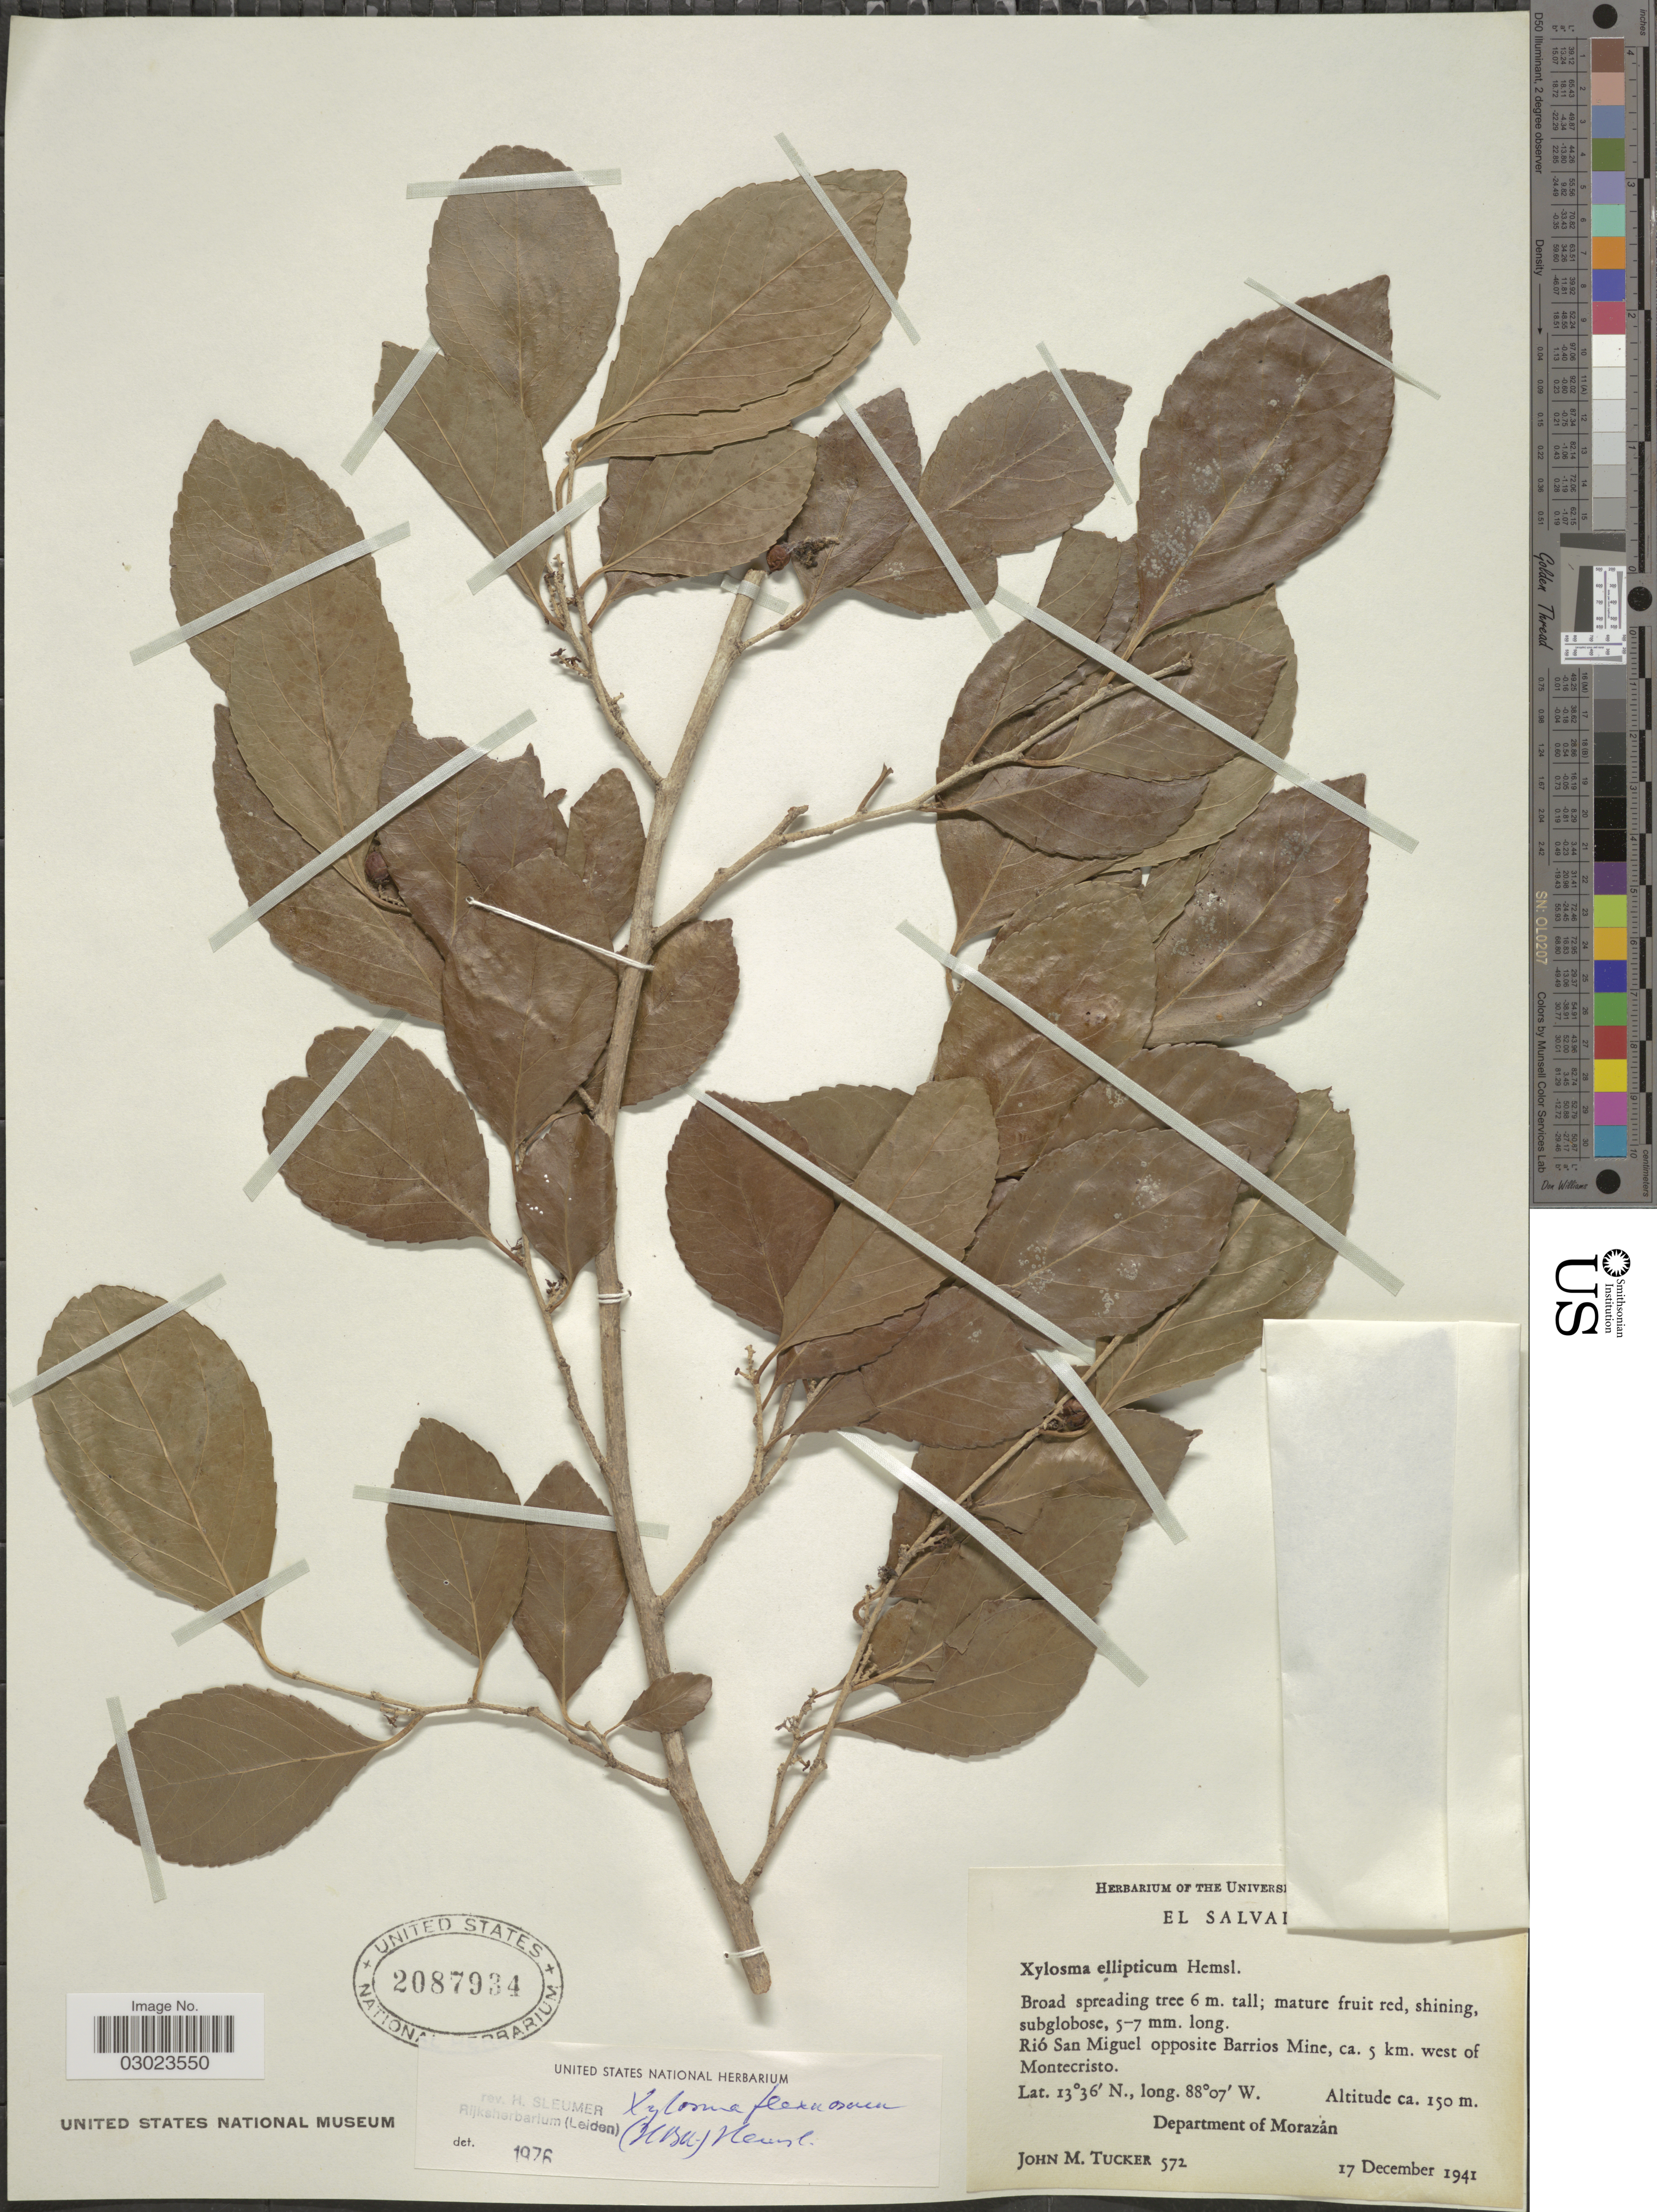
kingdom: Plantae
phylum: Tracheophyta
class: Magnoliopsida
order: Malpighiales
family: Salicaceae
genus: Xylosma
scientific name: Xylosma flexuosa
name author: (Kunth) Hemsl.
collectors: J. M. Tucker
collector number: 572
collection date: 1941-12-17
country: El Salvador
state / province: Morazan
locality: Rió San Miguel opposite Barrios Mine, ca. 5km. west of Montecristo, Department of Morazán.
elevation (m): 150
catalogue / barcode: US 2087934